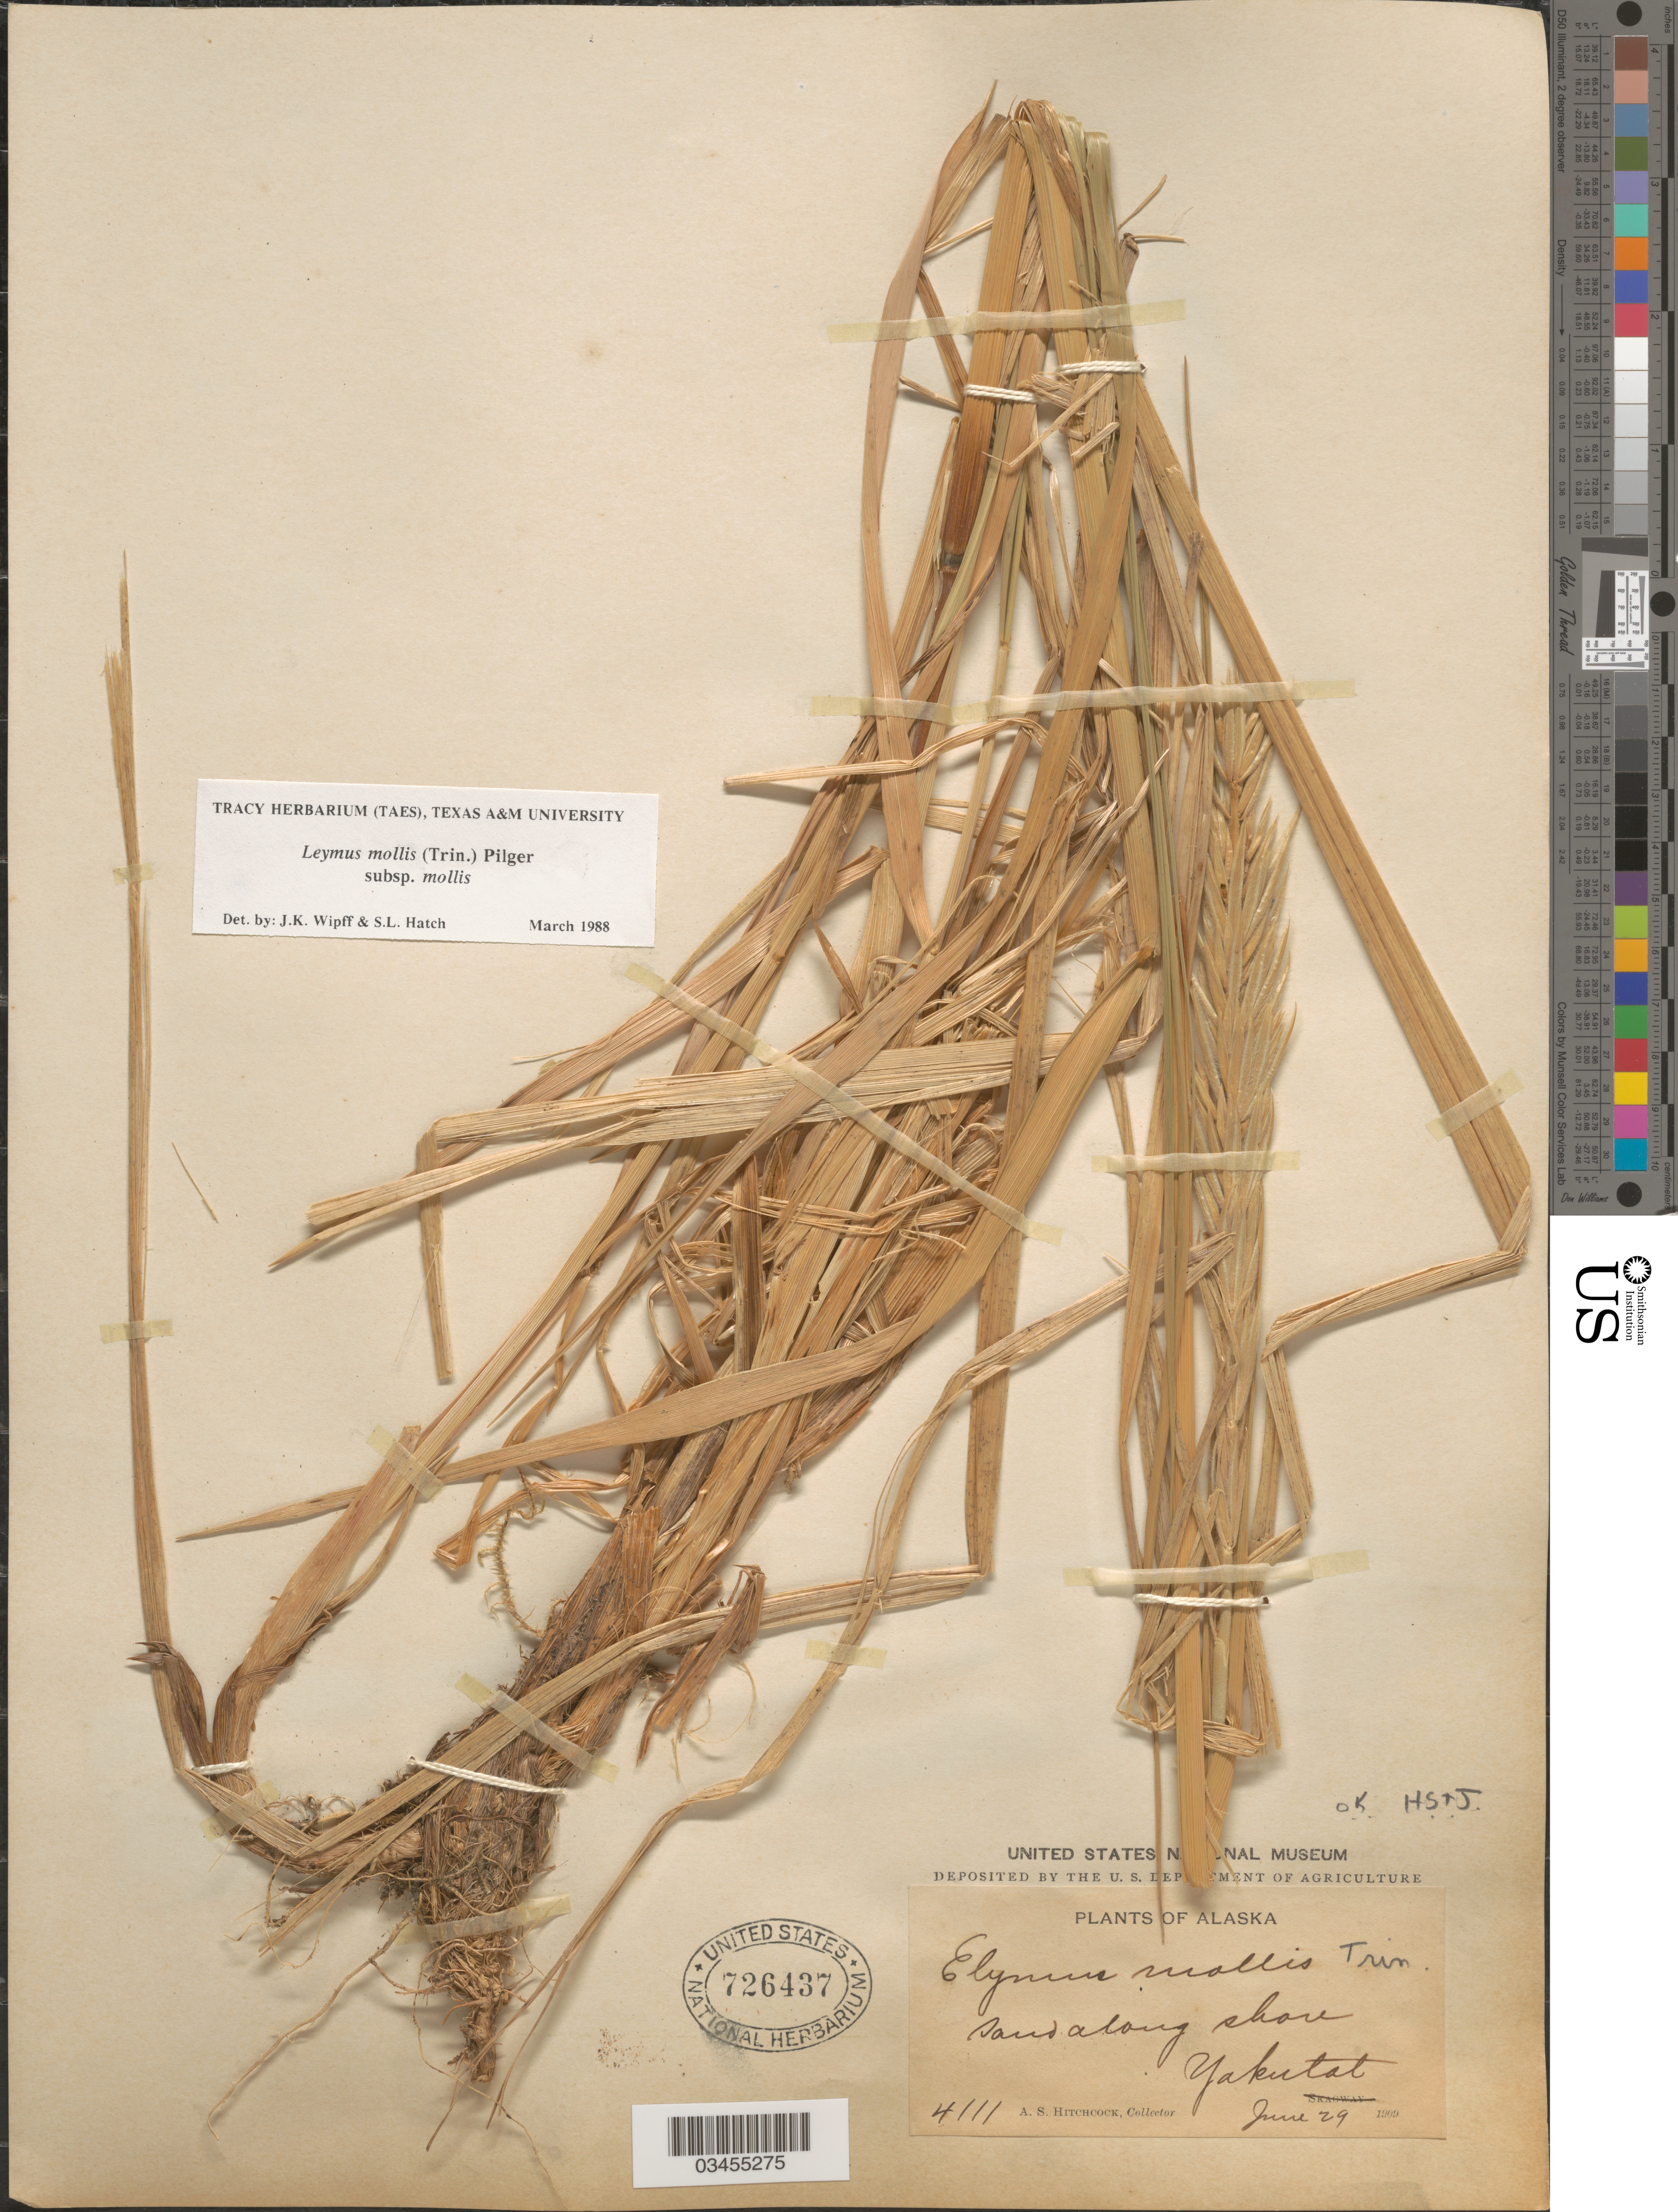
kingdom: Plantae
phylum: Tracheophyta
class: Liliopsida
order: Poales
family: Poaceae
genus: Leymus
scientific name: Leymus mollis subsp. mollis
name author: (Trin.) Pilg.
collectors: A. S. Hitchcock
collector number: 4111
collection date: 1909-06-29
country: United States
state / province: Alaska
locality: Sand along shore. Yakutat.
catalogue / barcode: US 726437